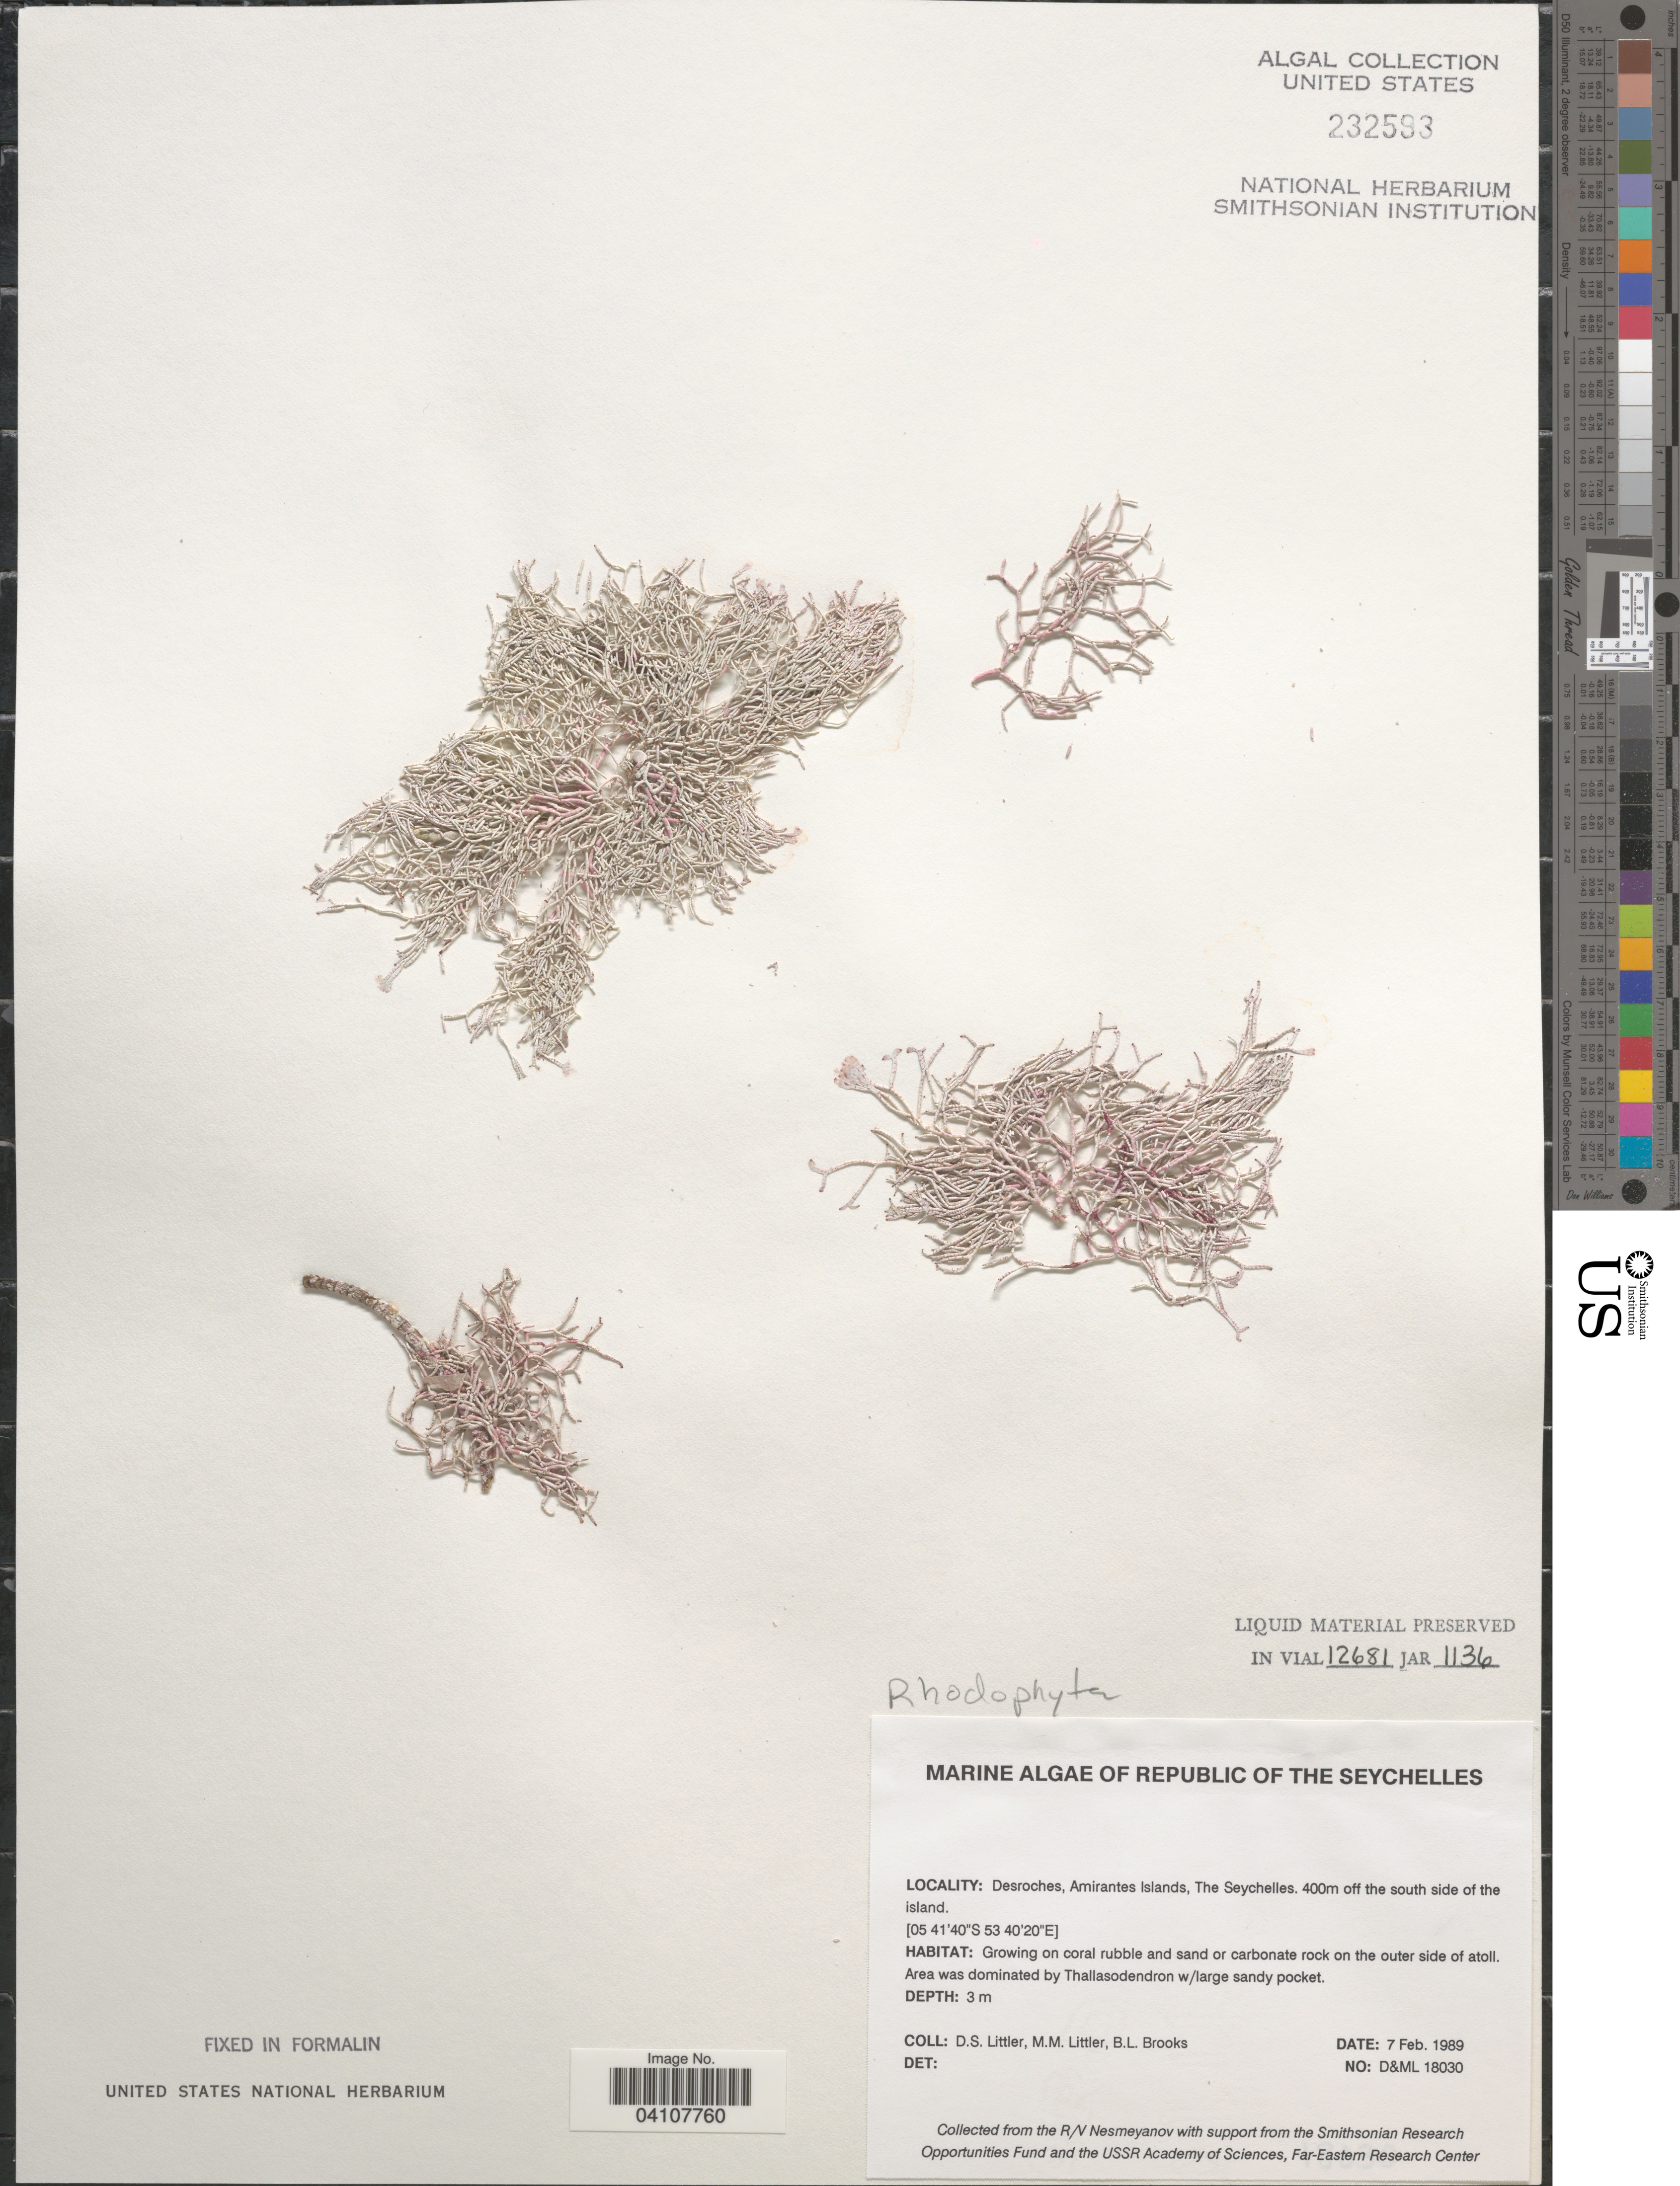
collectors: D. S. Littler & B. Brooks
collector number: D&ML18030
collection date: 1989-02-07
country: Seychelles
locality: Republic of the Seychelles. Desroches, Amirantes Islands. 400m off the south side of the island. On the outer side of atoll.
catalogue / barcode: US 232593